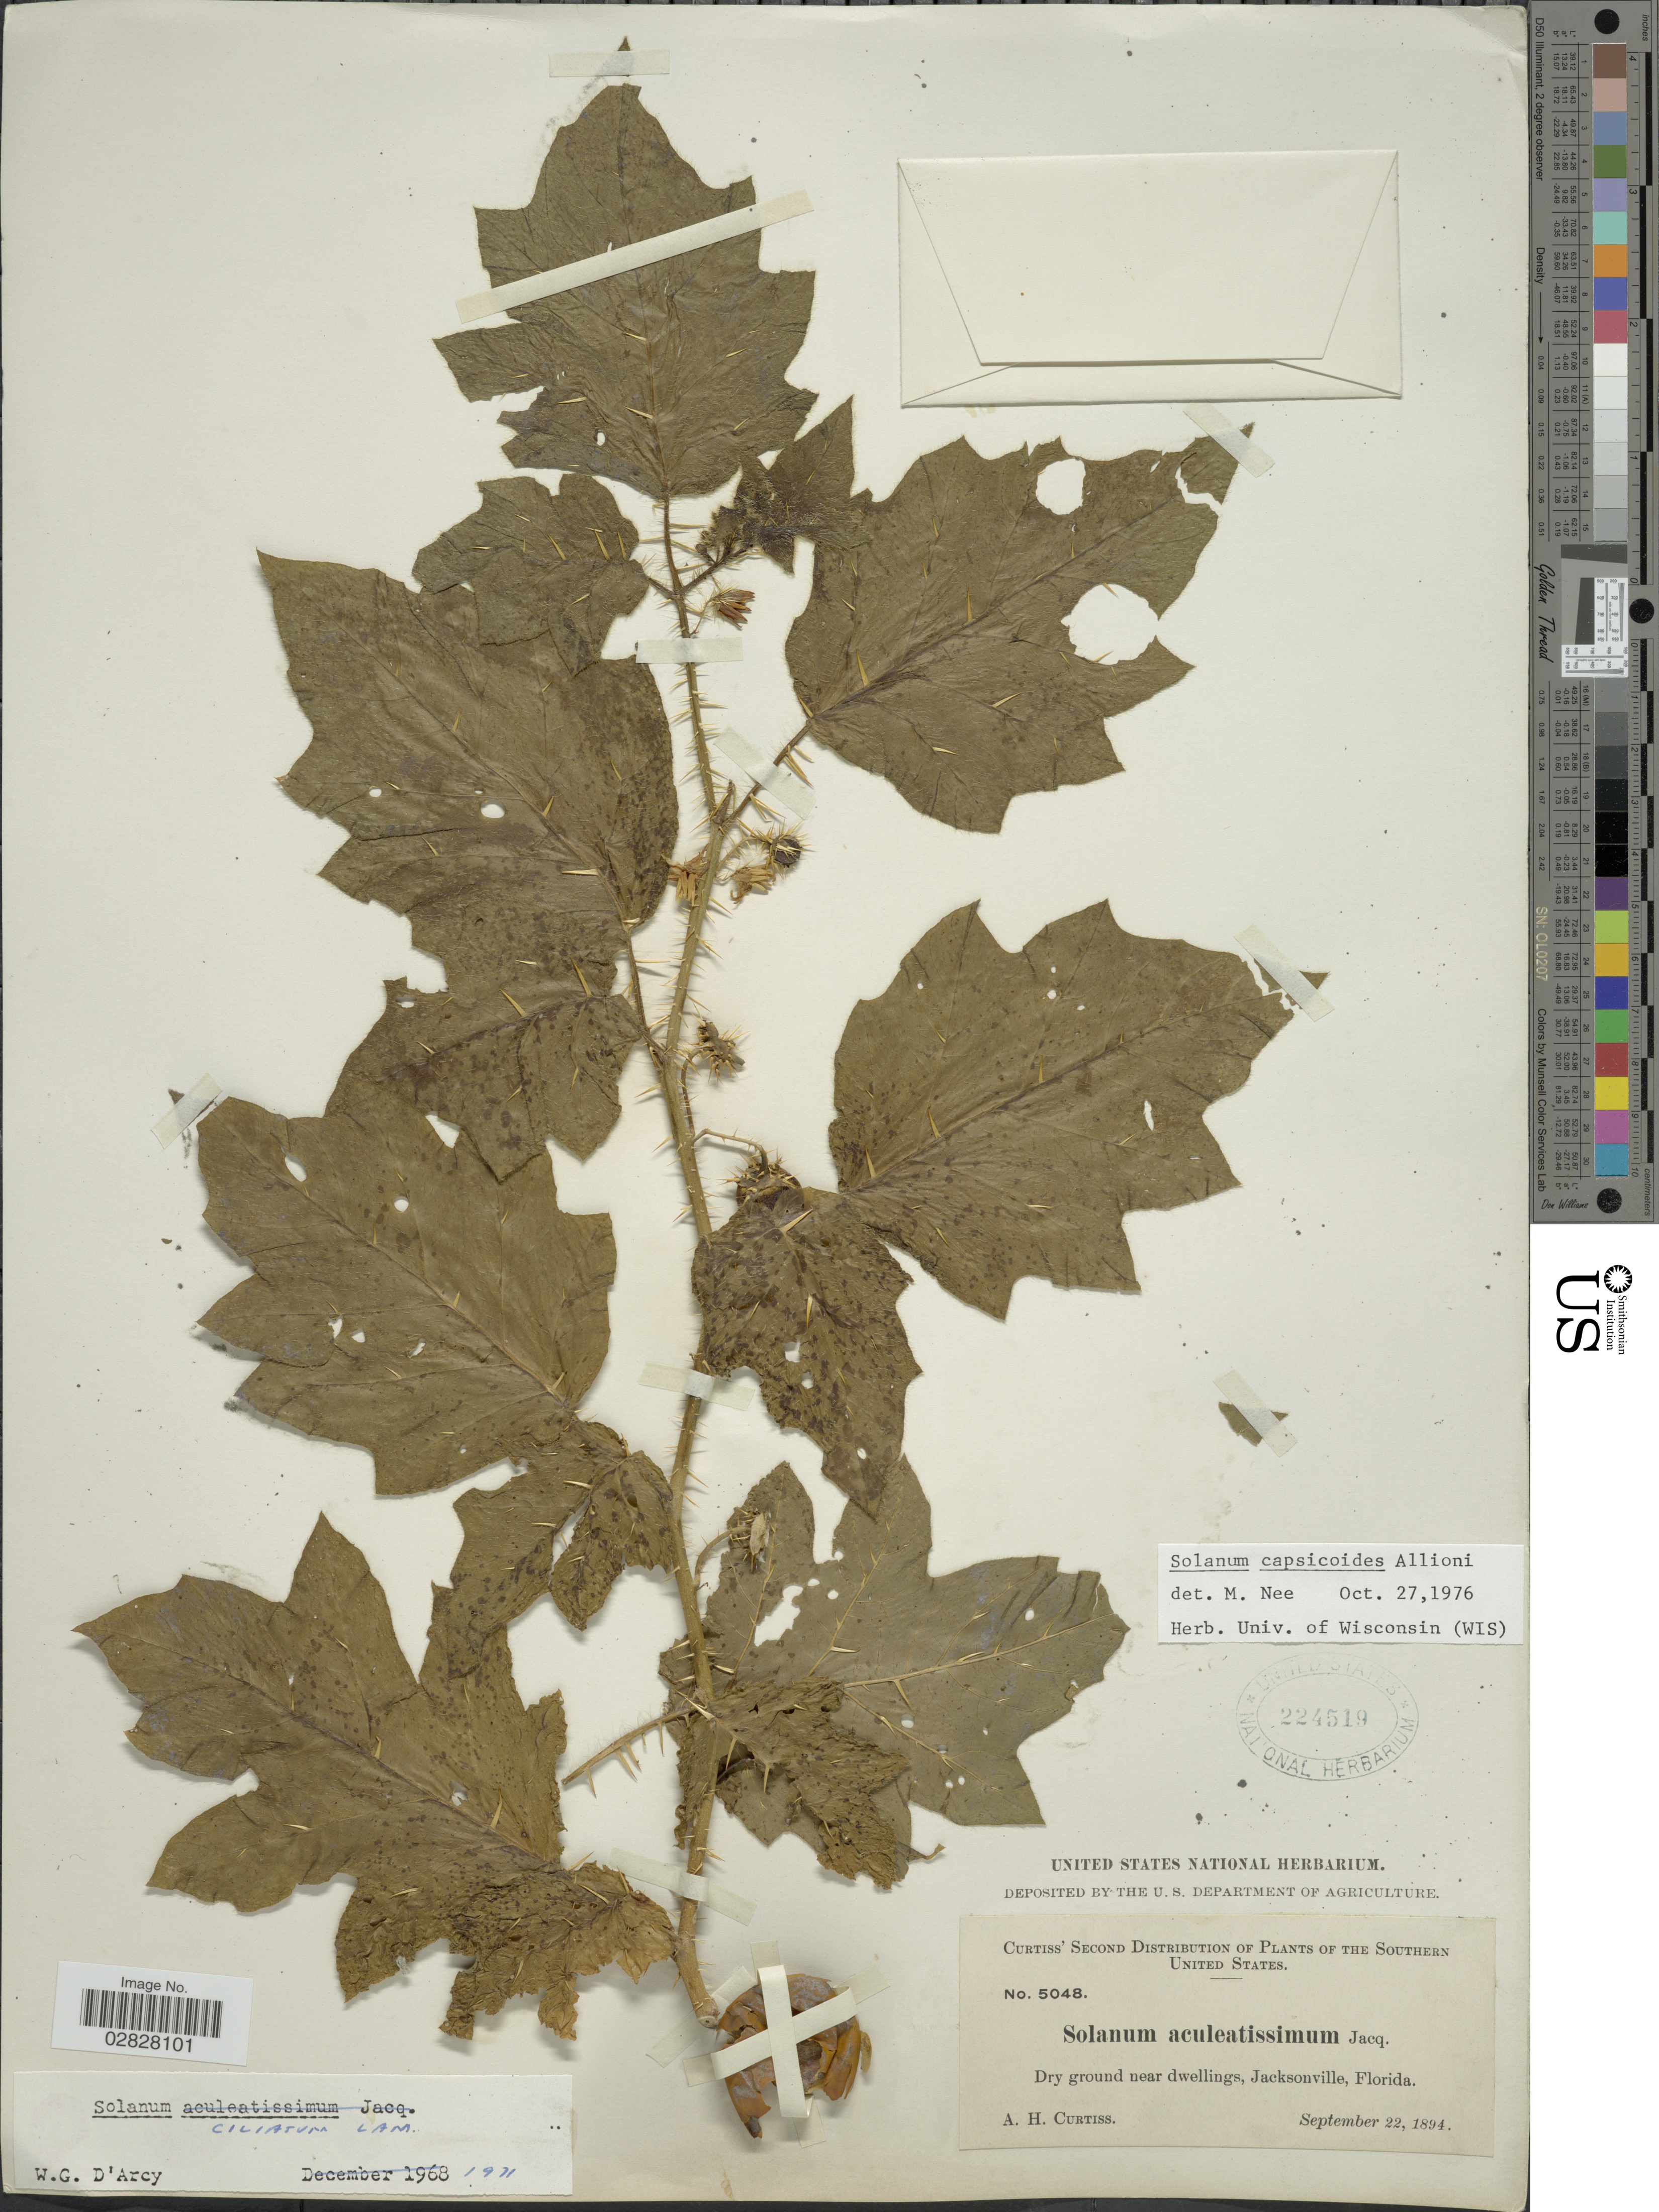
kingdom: Plantae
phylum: Tracheophyta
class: Magnoliopsida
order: Solanales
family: Solanaceae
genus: Solanum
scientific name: Solanum capsicoides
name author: All.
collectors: A. H. Curtiss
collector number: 5048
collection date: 1894-09-22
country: United States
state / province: Florida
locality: Dry grounds near dwellings, Jacksonville.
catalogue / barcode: US 224519